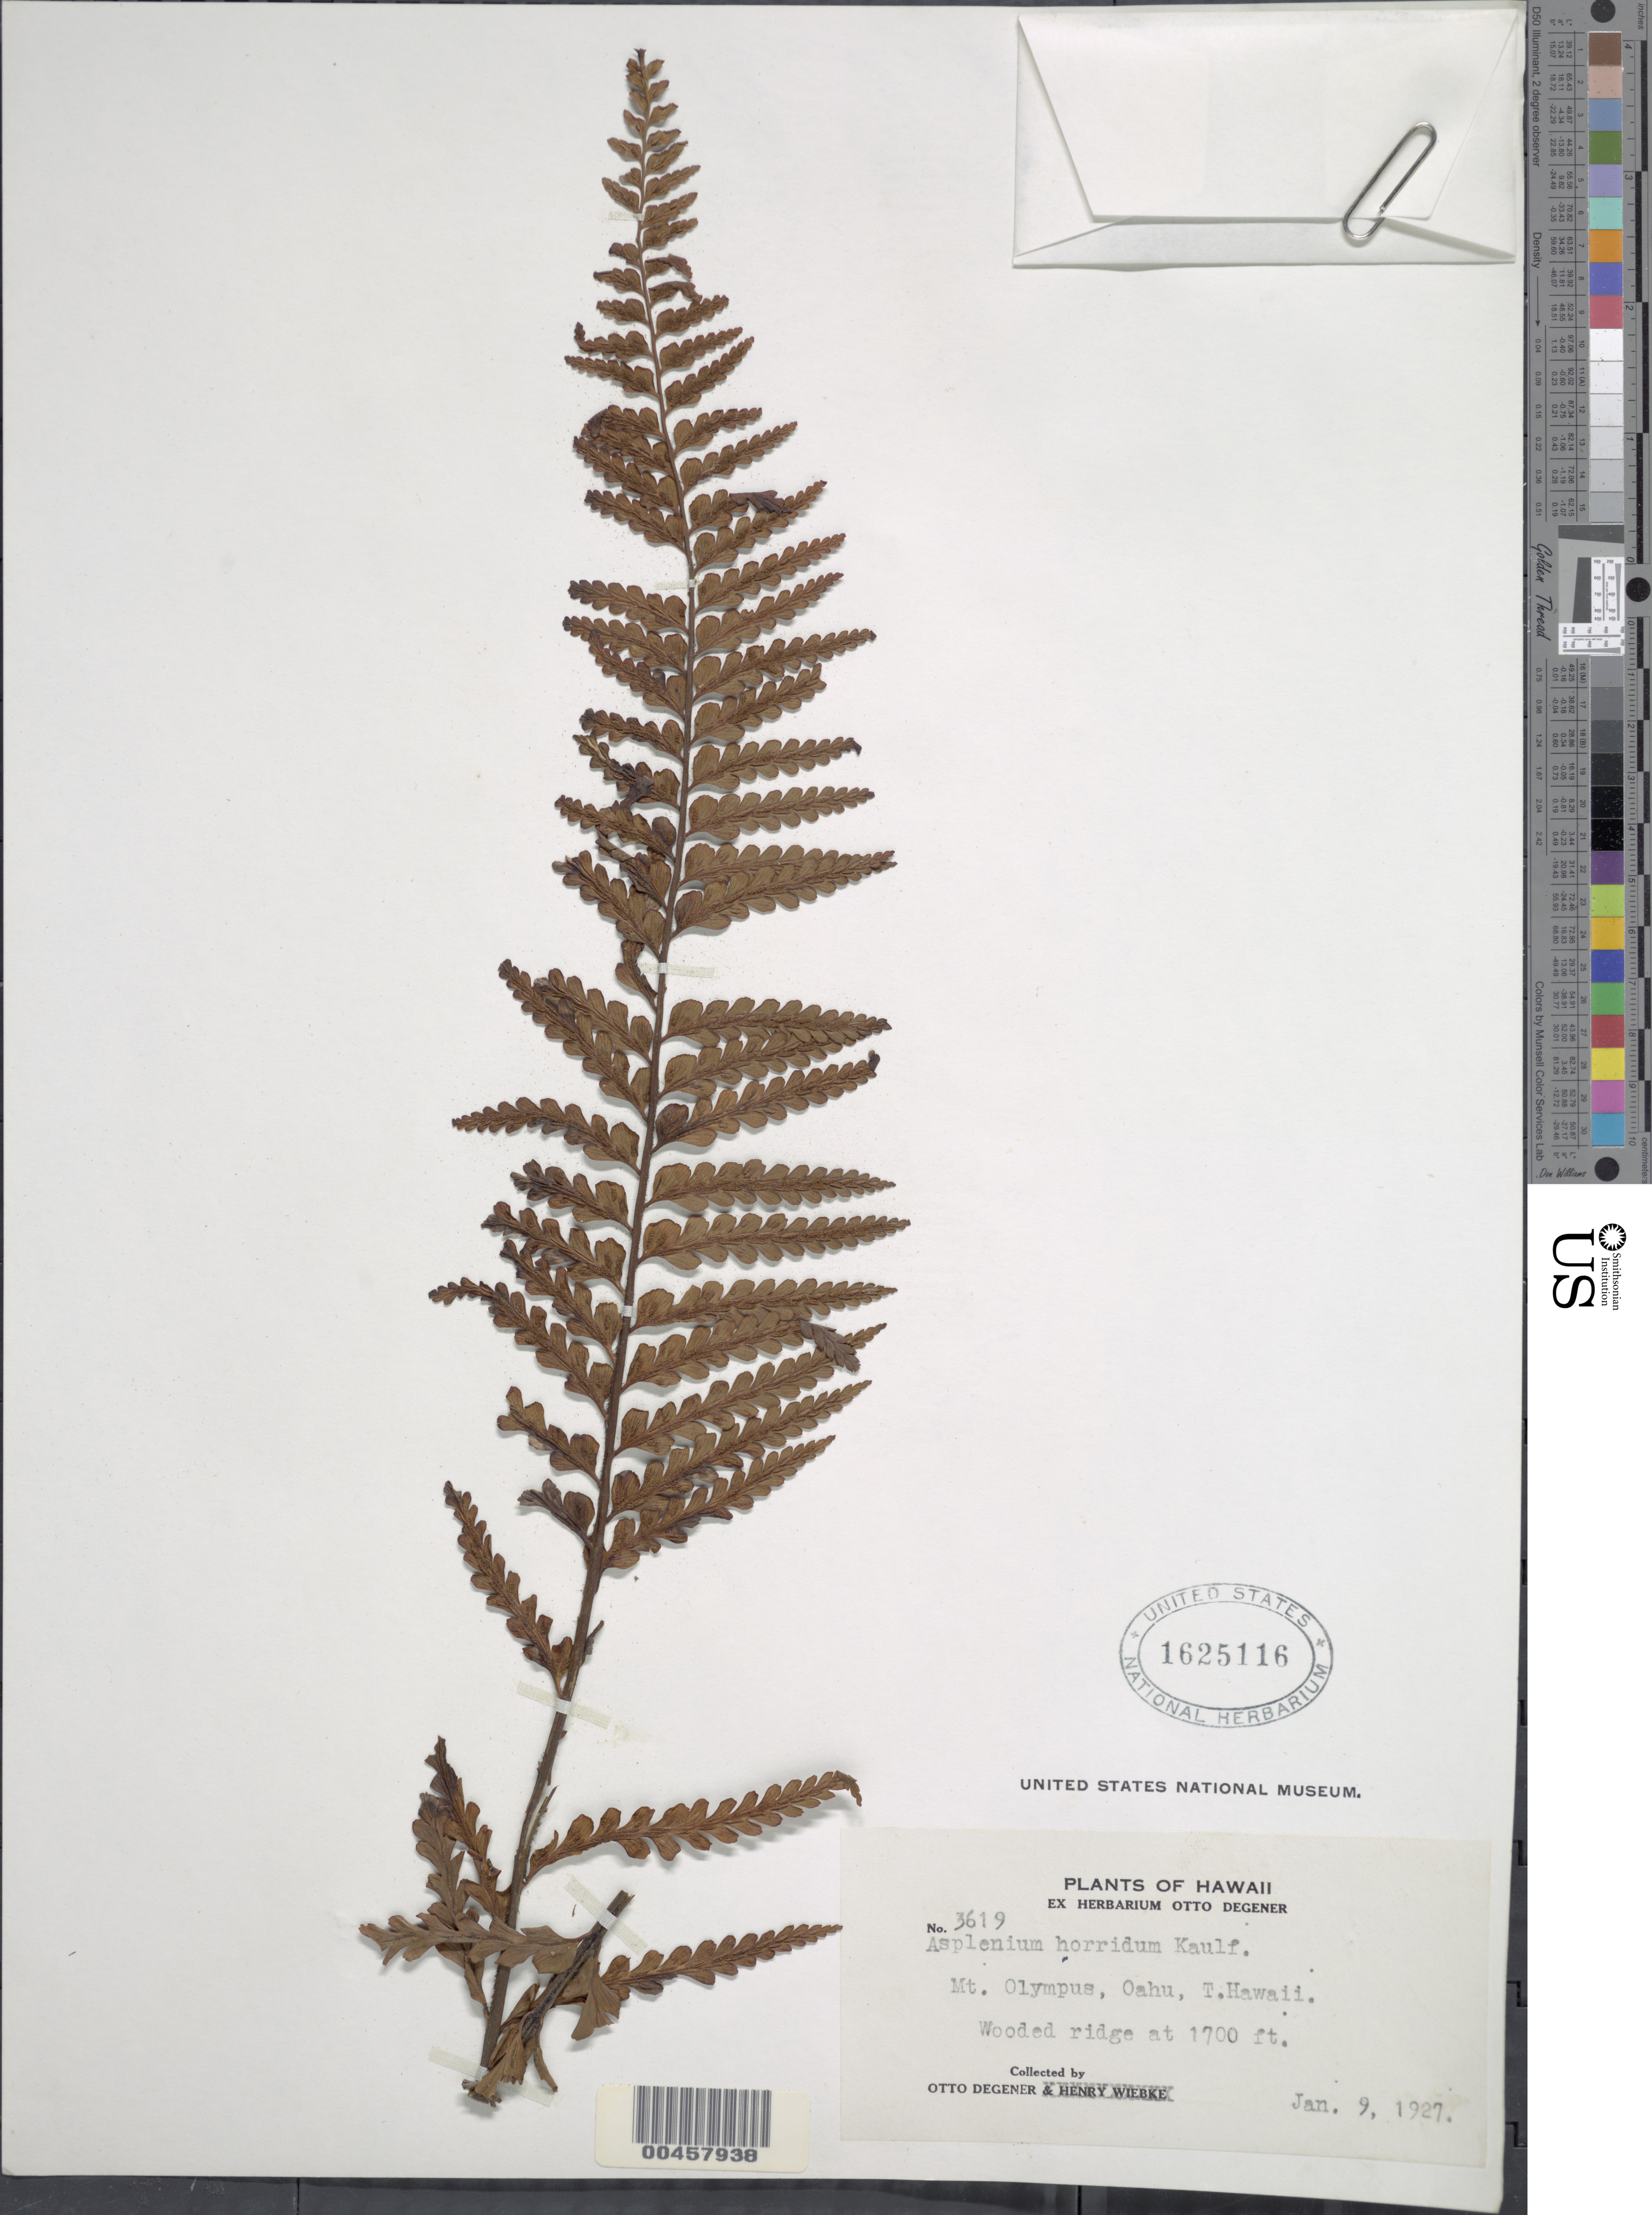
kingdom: Plantae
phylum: Tracheophyta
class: Polypodiopsida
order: Polypodiales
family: Aspleniaceae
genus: Asplenium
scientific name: Asplenium horridum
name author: Kaulf.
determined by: Salgado, A. E.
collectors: O. Degener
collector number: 3619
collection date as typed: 9 Jan 1927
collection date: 1927-01-09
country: United States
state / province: Hawaii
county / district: Honolulu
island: Oahu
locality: Mt. Olympus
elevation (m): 518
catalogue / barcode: US 1625116